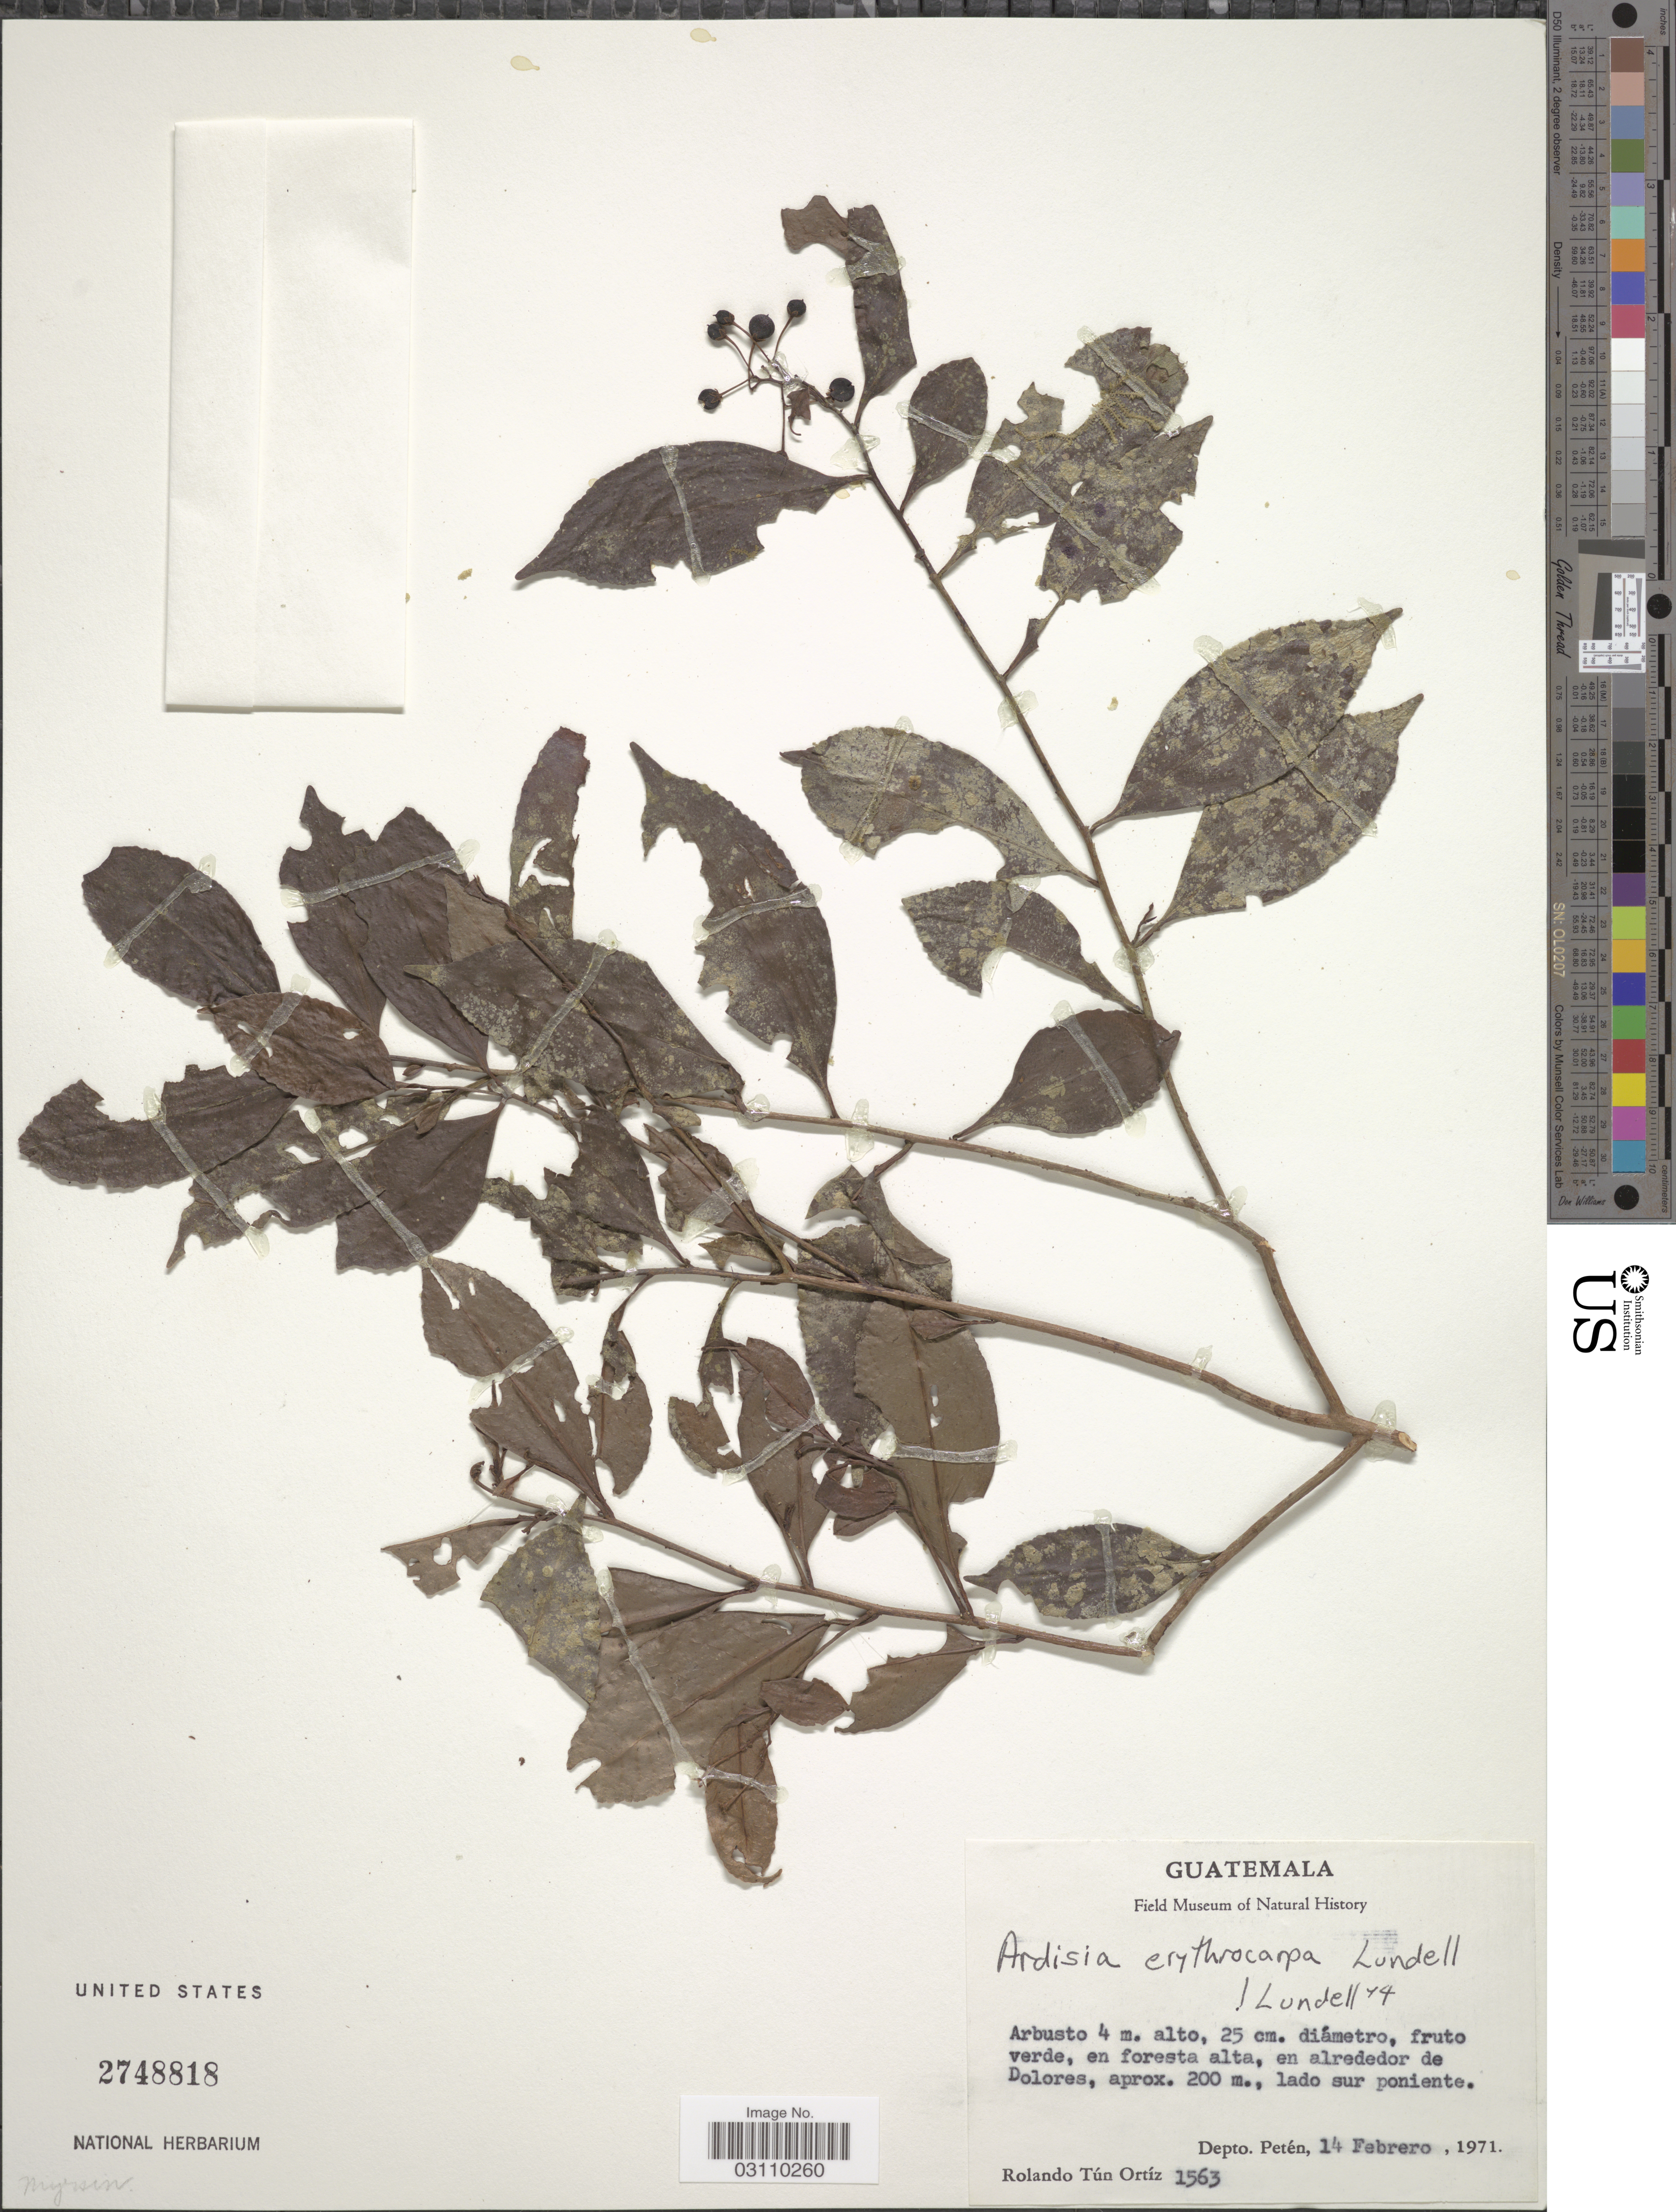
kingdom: Plantae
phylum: Tracheophyta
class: Magnoliopsida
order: Ericales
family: Primulaceae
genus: Ardisia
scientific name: Ardisia erythrocarpa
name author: Lundell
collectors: R. Tún Ortíz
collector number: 1563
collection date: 1971-02-14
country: Guatemala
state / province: El Petén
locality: En alrededor de Dolores, Depto. Petén.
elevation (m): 200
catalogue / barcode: US 2748818